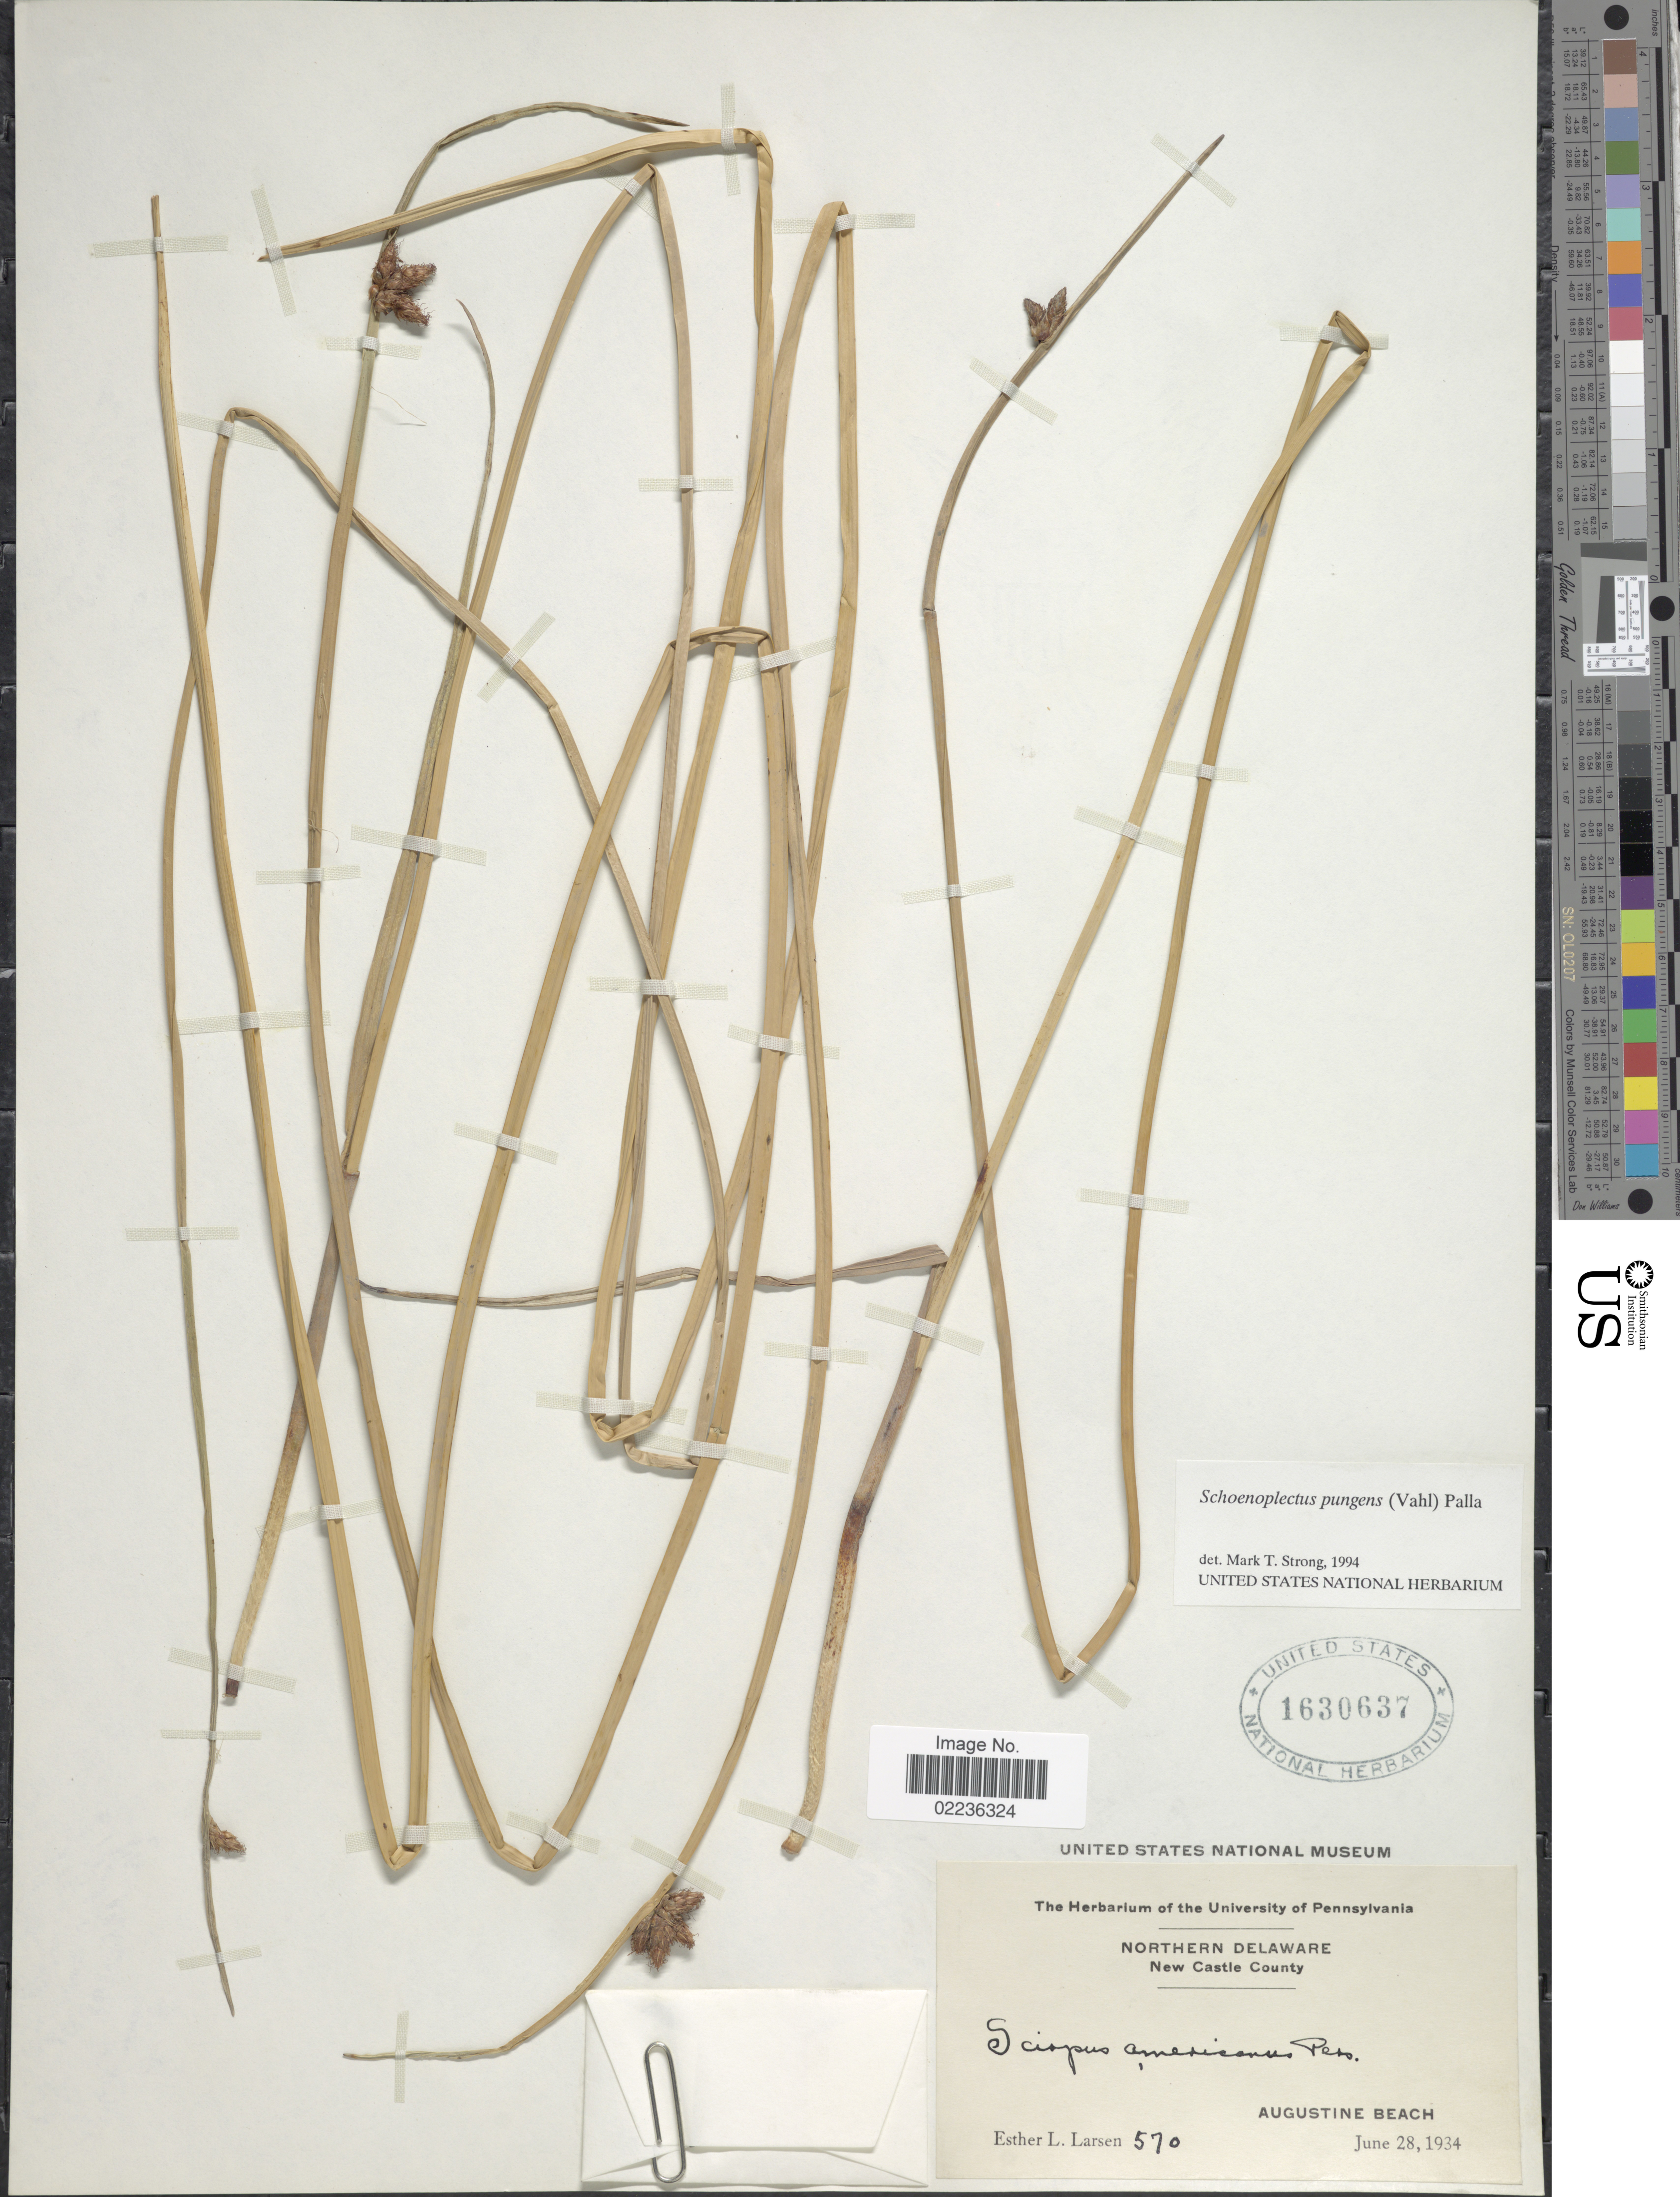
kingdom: Plantae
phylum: Tracheophyta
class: Liliopsida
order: Poales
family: Cyperaceae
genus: Schoenoplectus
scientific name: Schoenoplectus pungens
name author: (Vahl) Palla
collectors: E. L. Larsen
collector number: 570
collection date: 1934-06-28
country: United States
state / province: Delaware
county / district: New Castle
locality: Northern Delaware. New Castle County. Augustine Beach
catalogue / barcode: US 1630637